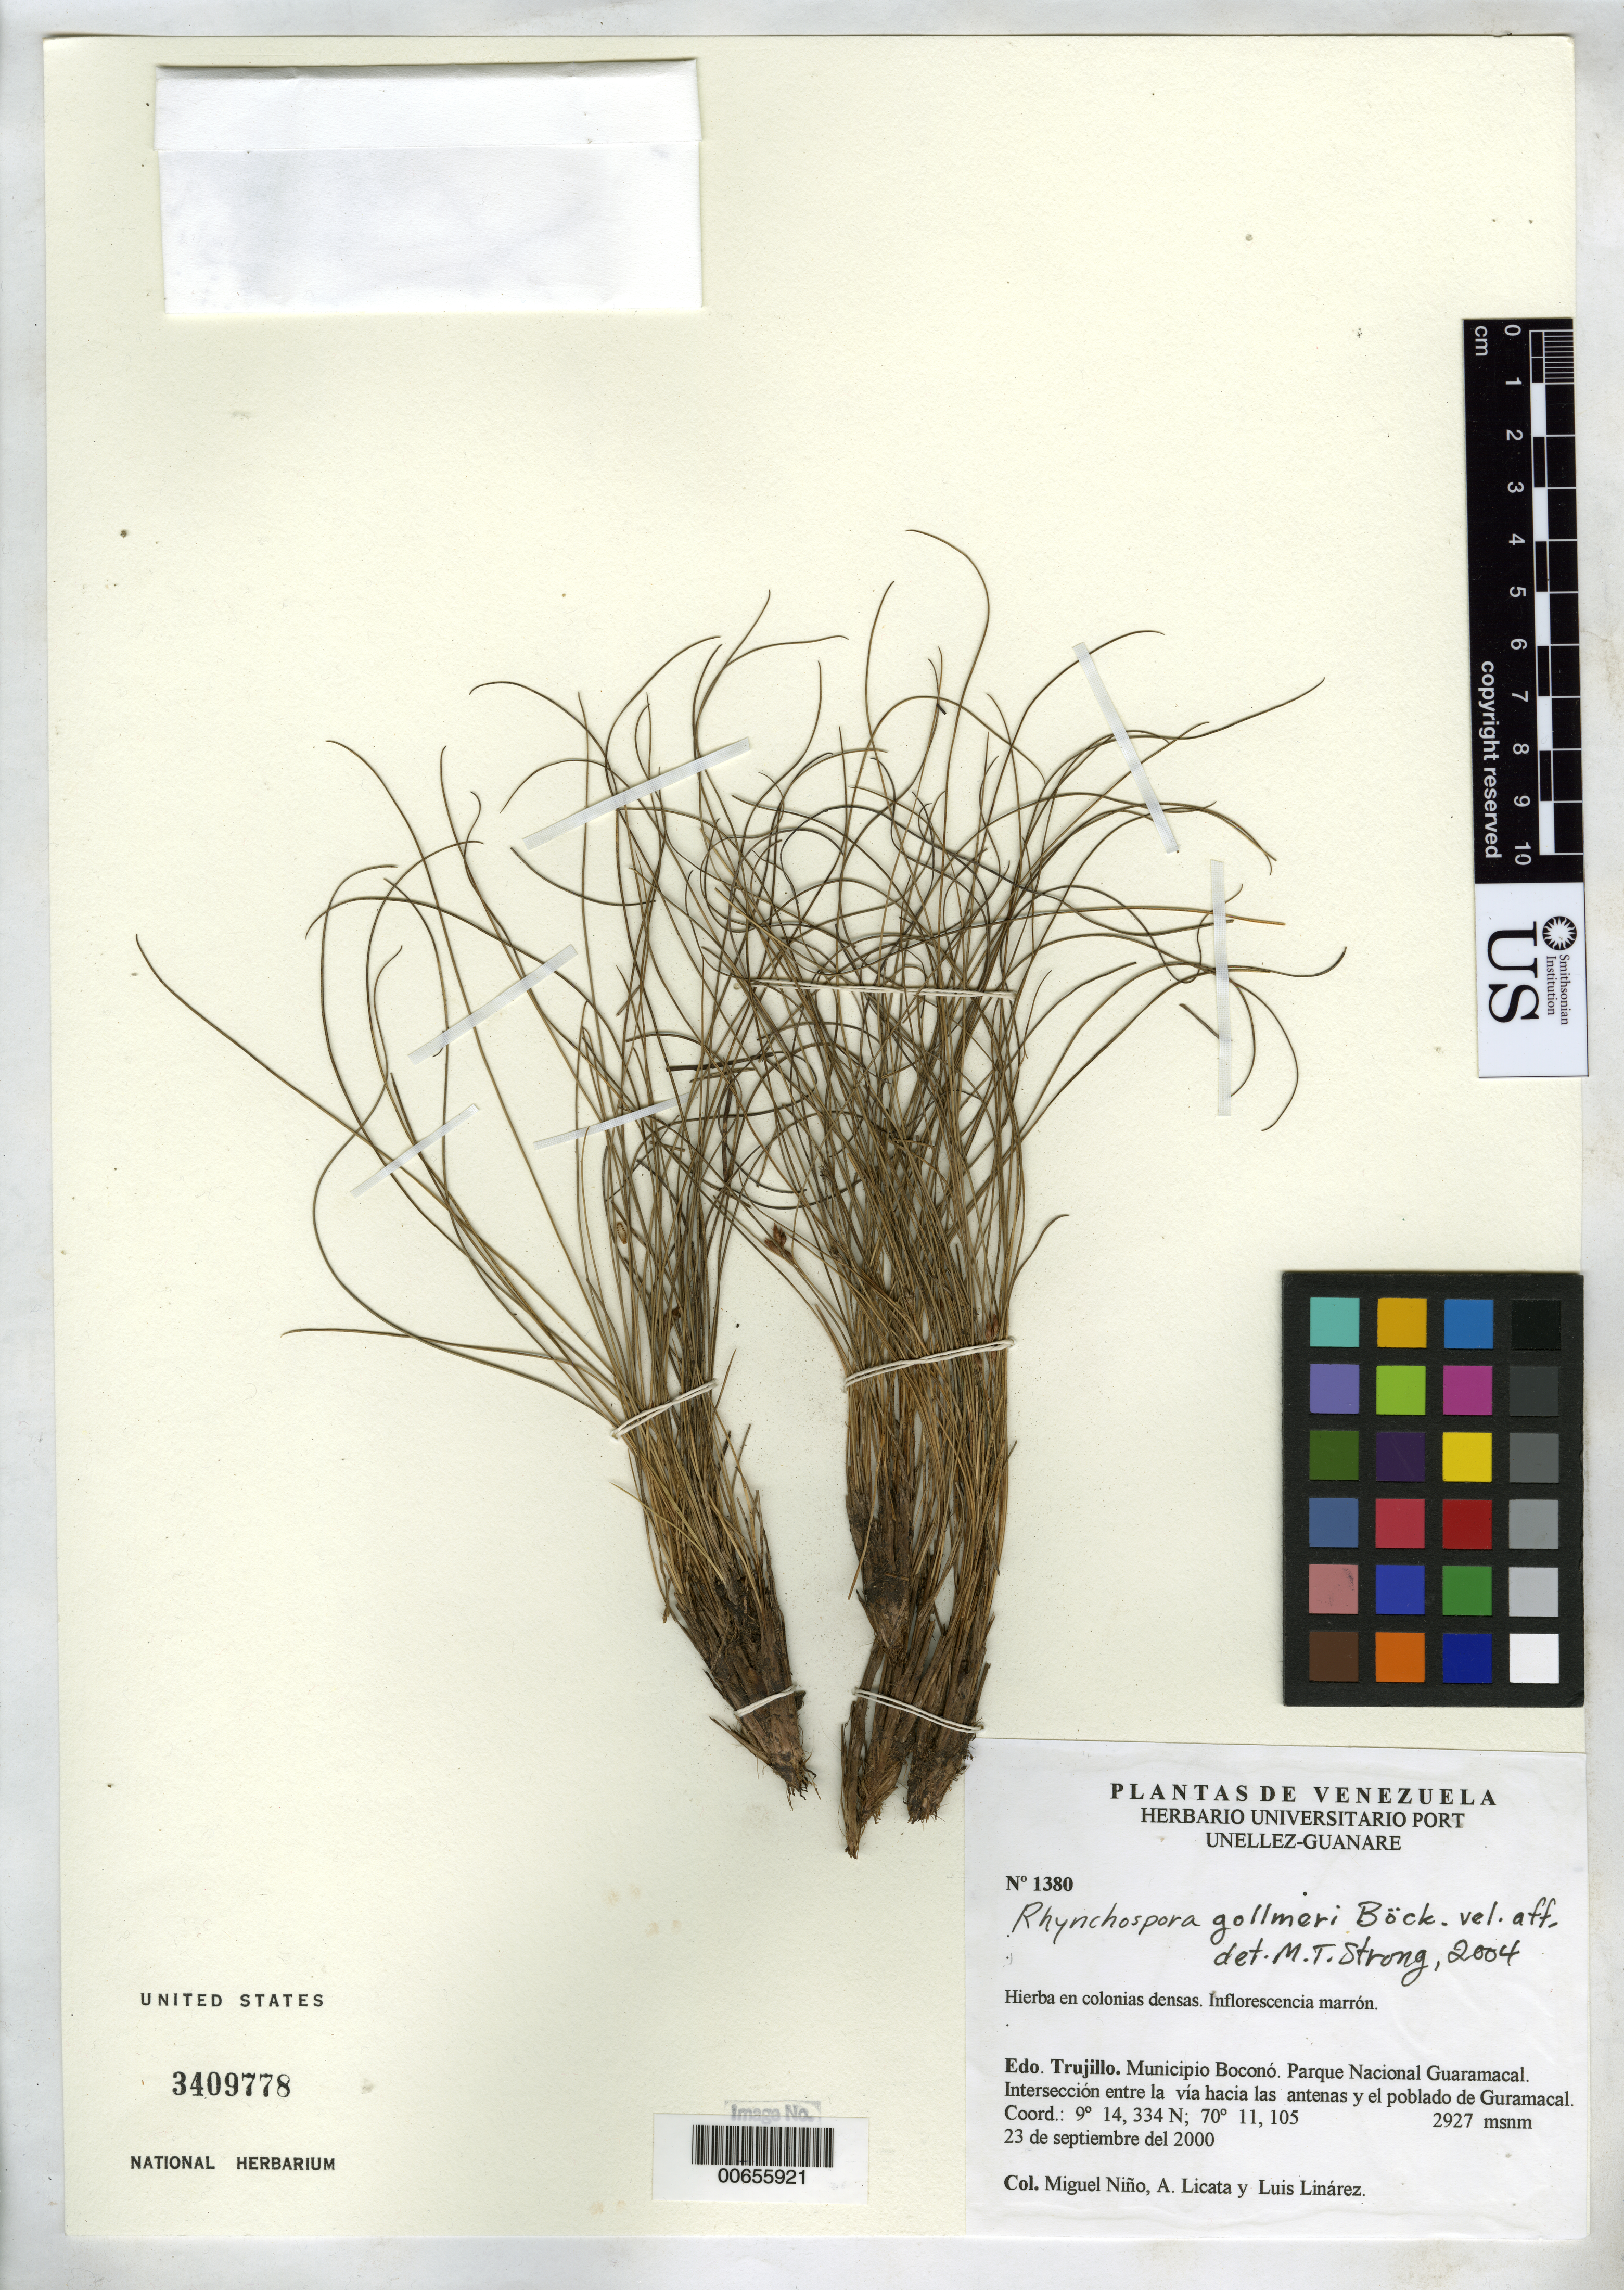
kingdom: Plantae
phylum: Tracheophyta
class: Liliopsida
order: Poales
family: Cyperaceae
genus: Rhynchospora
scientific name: Rhynchospora gollmeri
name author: Boeckeler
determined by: Strong, Mark T., (BOT), Smithsonian Institution - National Museum of Natural History (UNITED STATES)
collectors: S. M. Niño, A. Licata & L. Linárez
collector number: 1380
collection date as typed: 23 Sep 2000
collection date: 2000-09-23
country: Venezuela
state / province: Trujillo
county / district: Boconó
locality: Parque Nacional Guaramacal, intersección entre las vía hacia las antenas y el poblado Guaramacal.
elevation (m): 2927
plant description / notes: PORT, US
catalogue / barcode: US 3409778